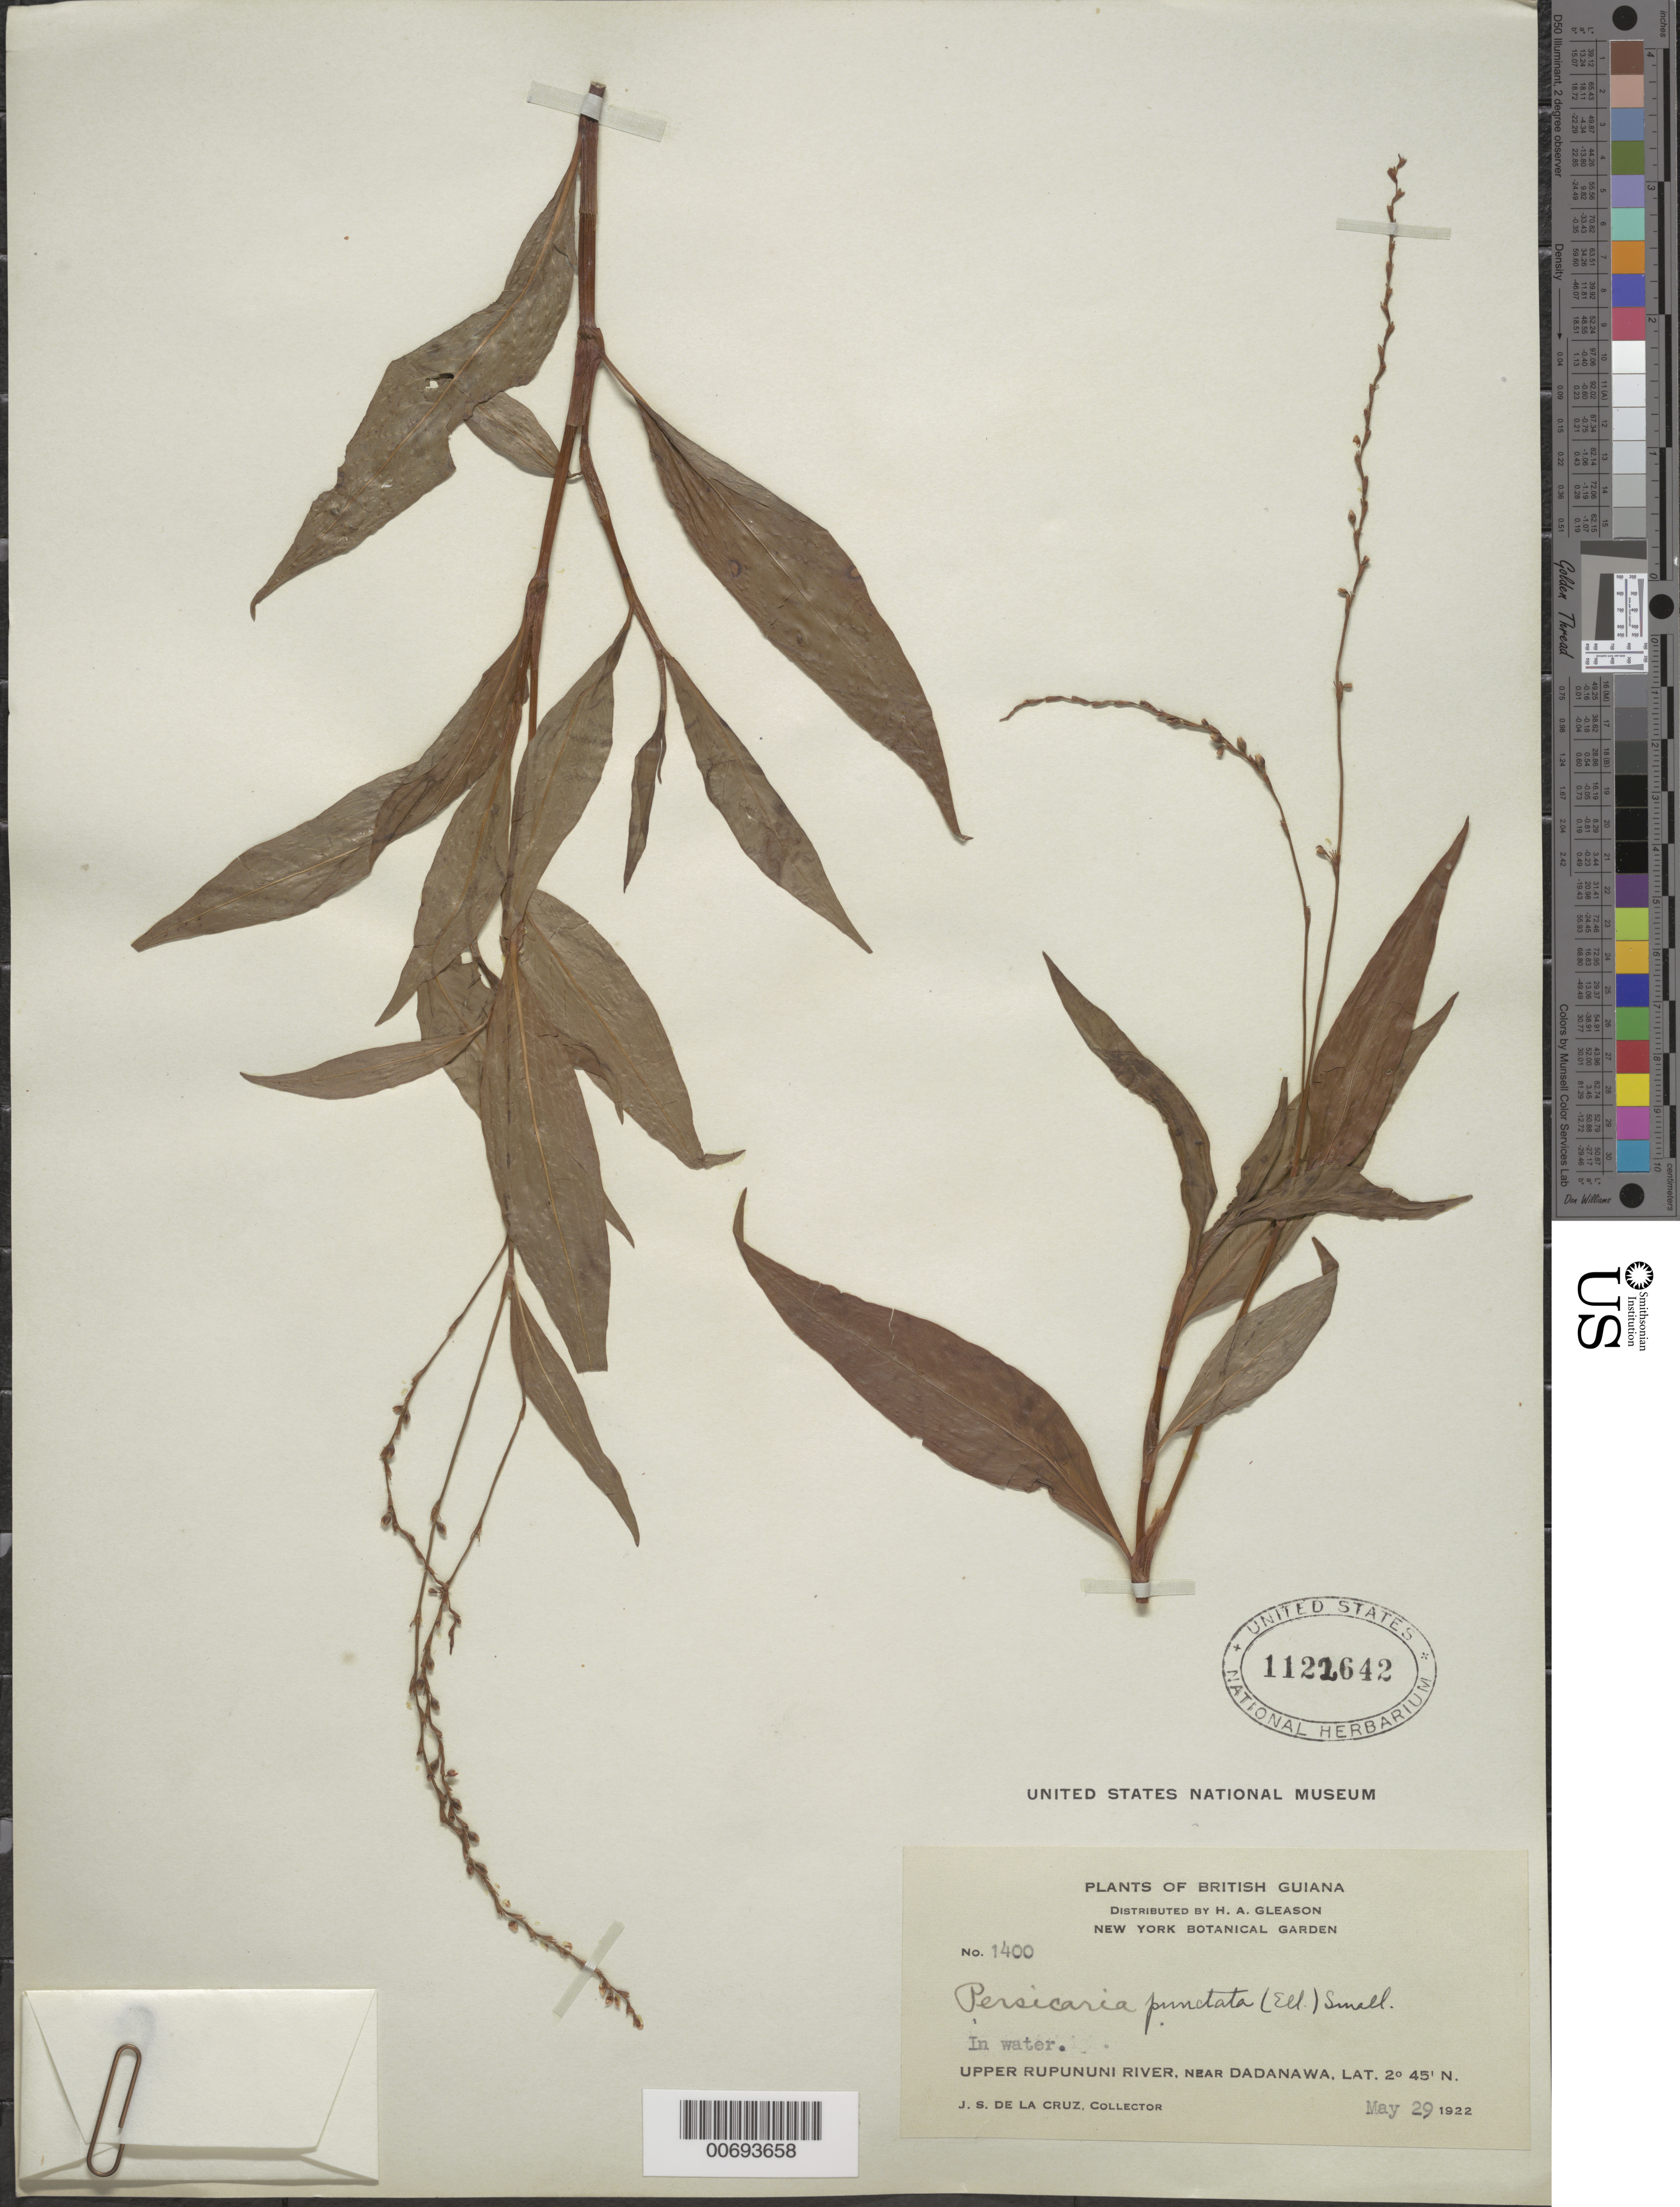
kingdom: Plantae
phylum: Tracheophyta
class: Magnoliopsida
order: Caryophyllales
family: Polygonaceae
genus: Persicaria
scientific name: Persicaria punctata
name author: (Elliott) Small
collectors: J. S. de la Cruz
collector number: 1400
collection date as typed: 29-May-22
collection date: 1922-05-29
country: Guyana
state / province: U. Takutu-U. Essequibo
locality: Dadanawa, vic., upper Rupununi R.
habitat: In water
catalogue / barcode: US 1122642